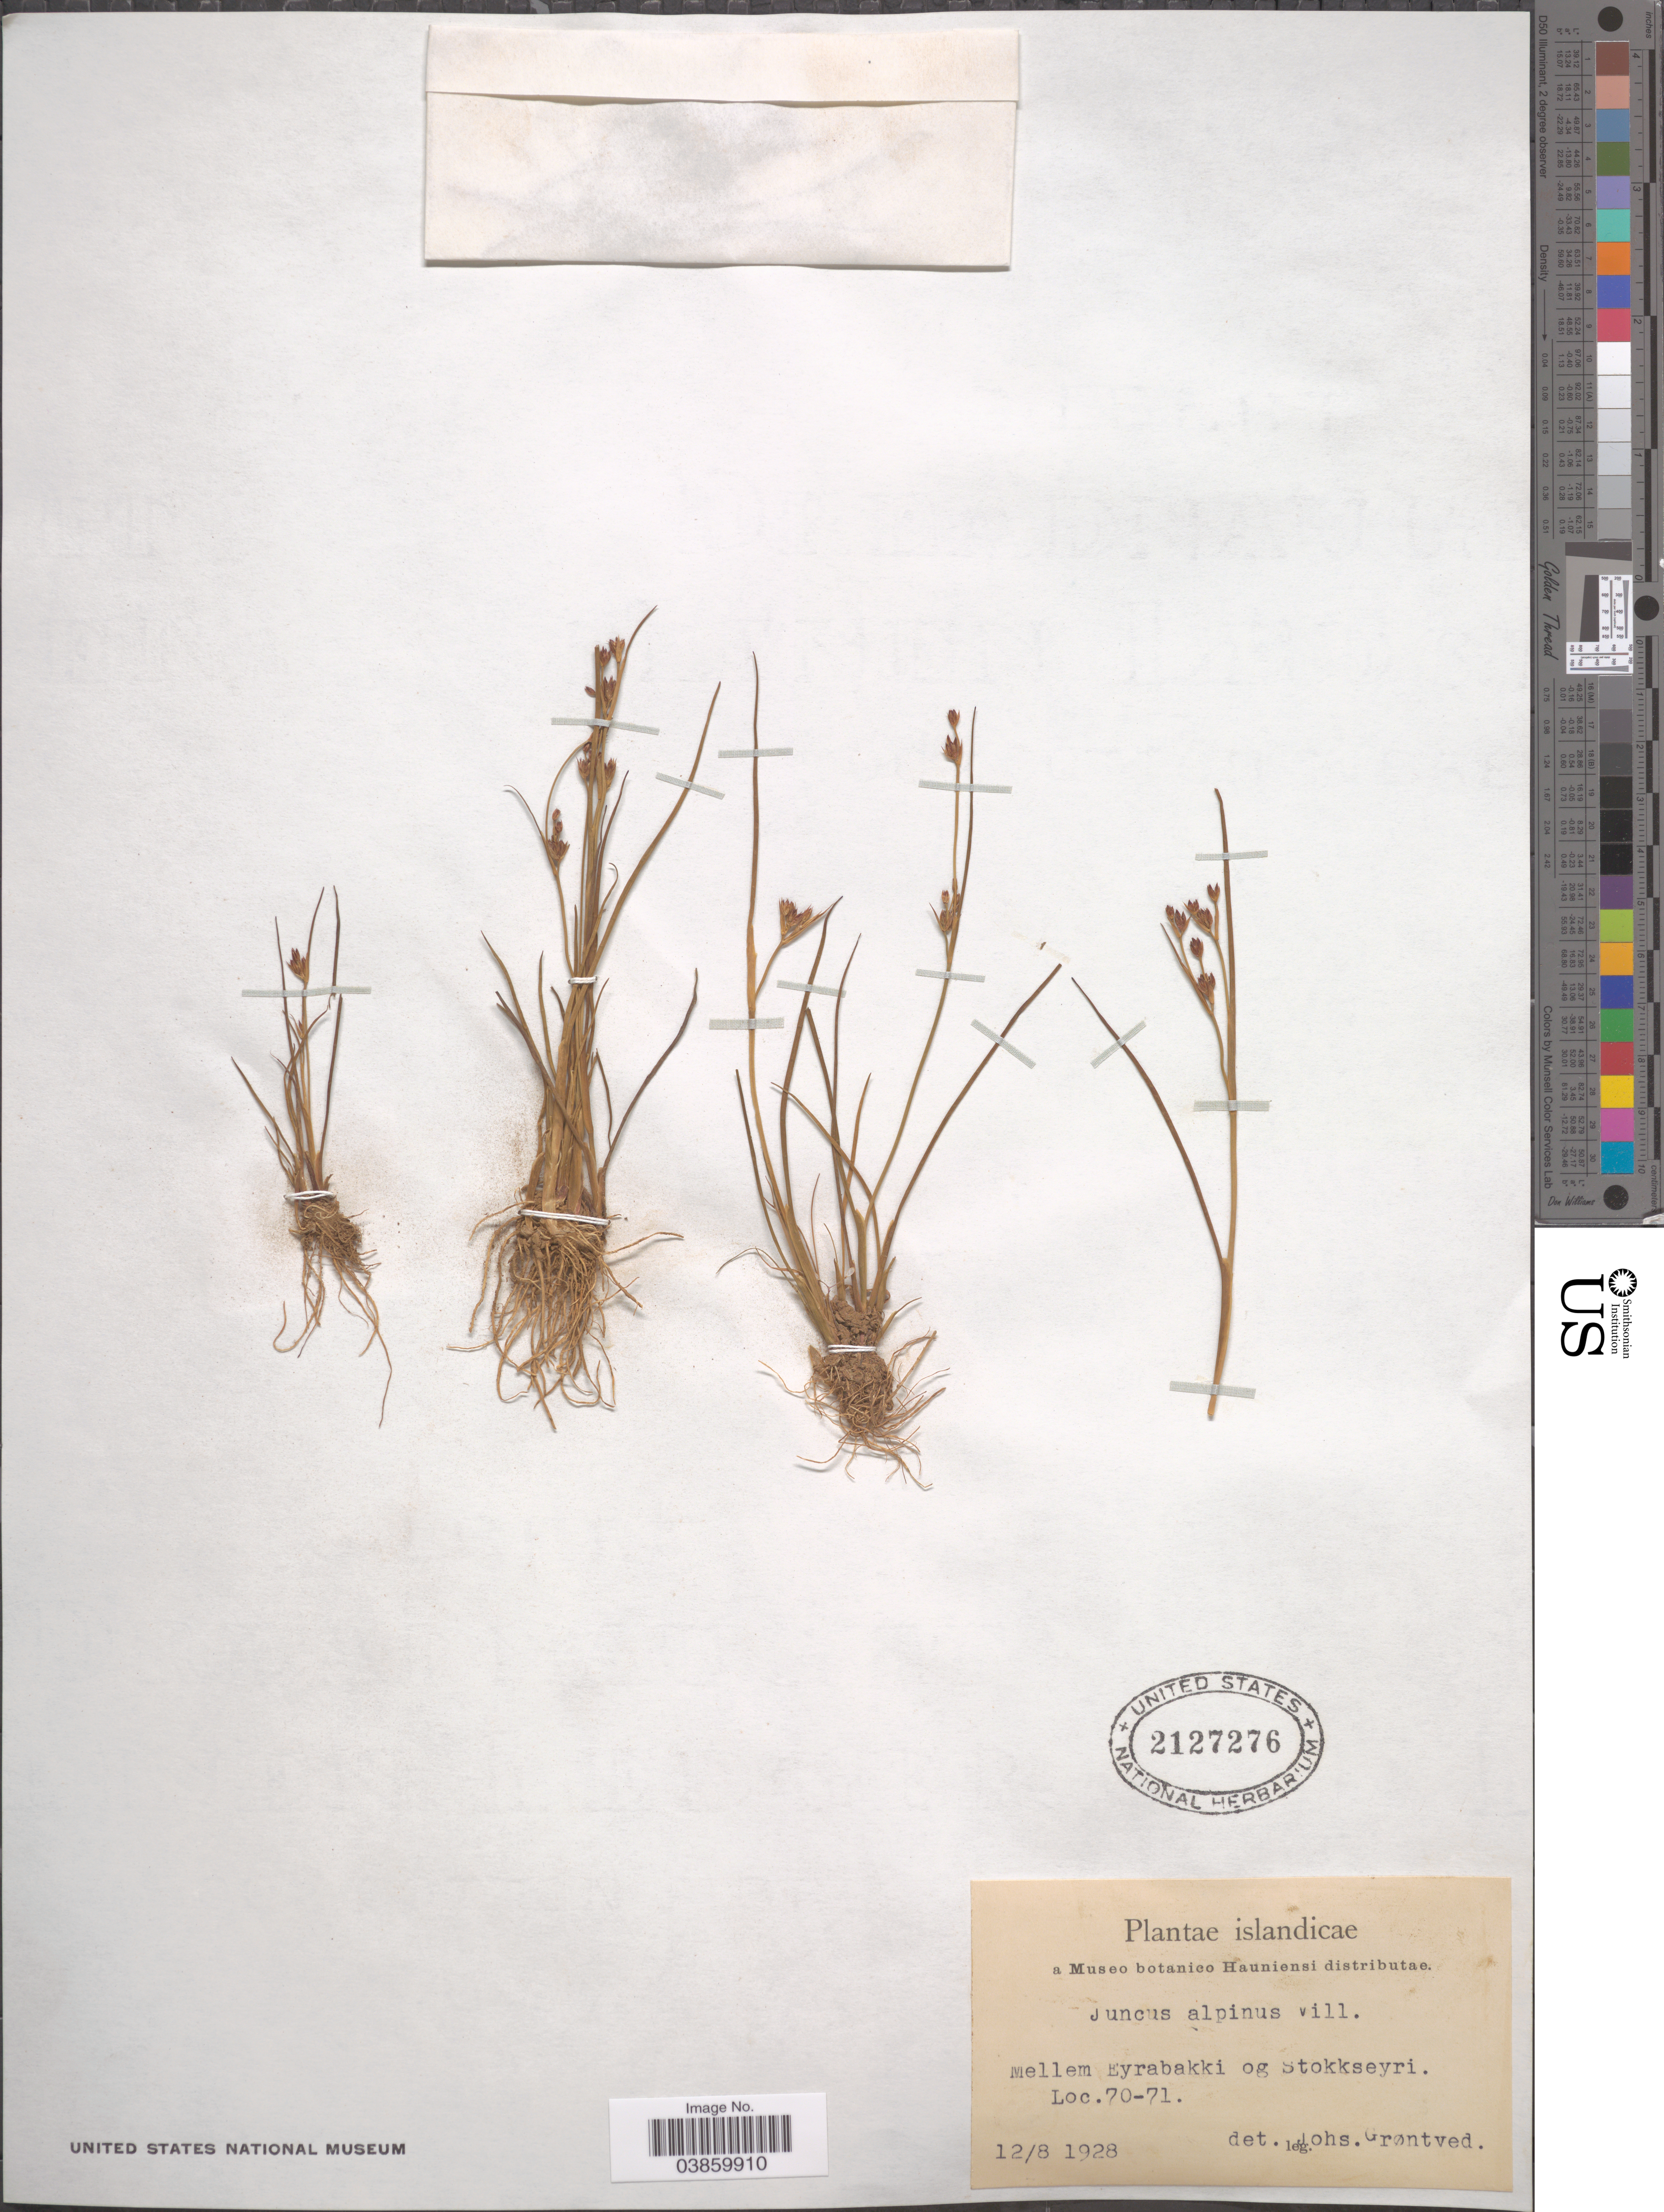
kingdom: Plantae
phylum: Tracheophyta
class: Liliopsida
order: Poales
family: Juncaceae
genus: Juncus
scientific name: Juncus alpinus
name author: Vill.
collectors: J. Grontved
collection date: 1928-08-12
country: Iceland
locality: Islandicae. Mellem Eyrabakki og Stokkseyri. Loc. 70-71.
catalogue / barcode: US 2127276